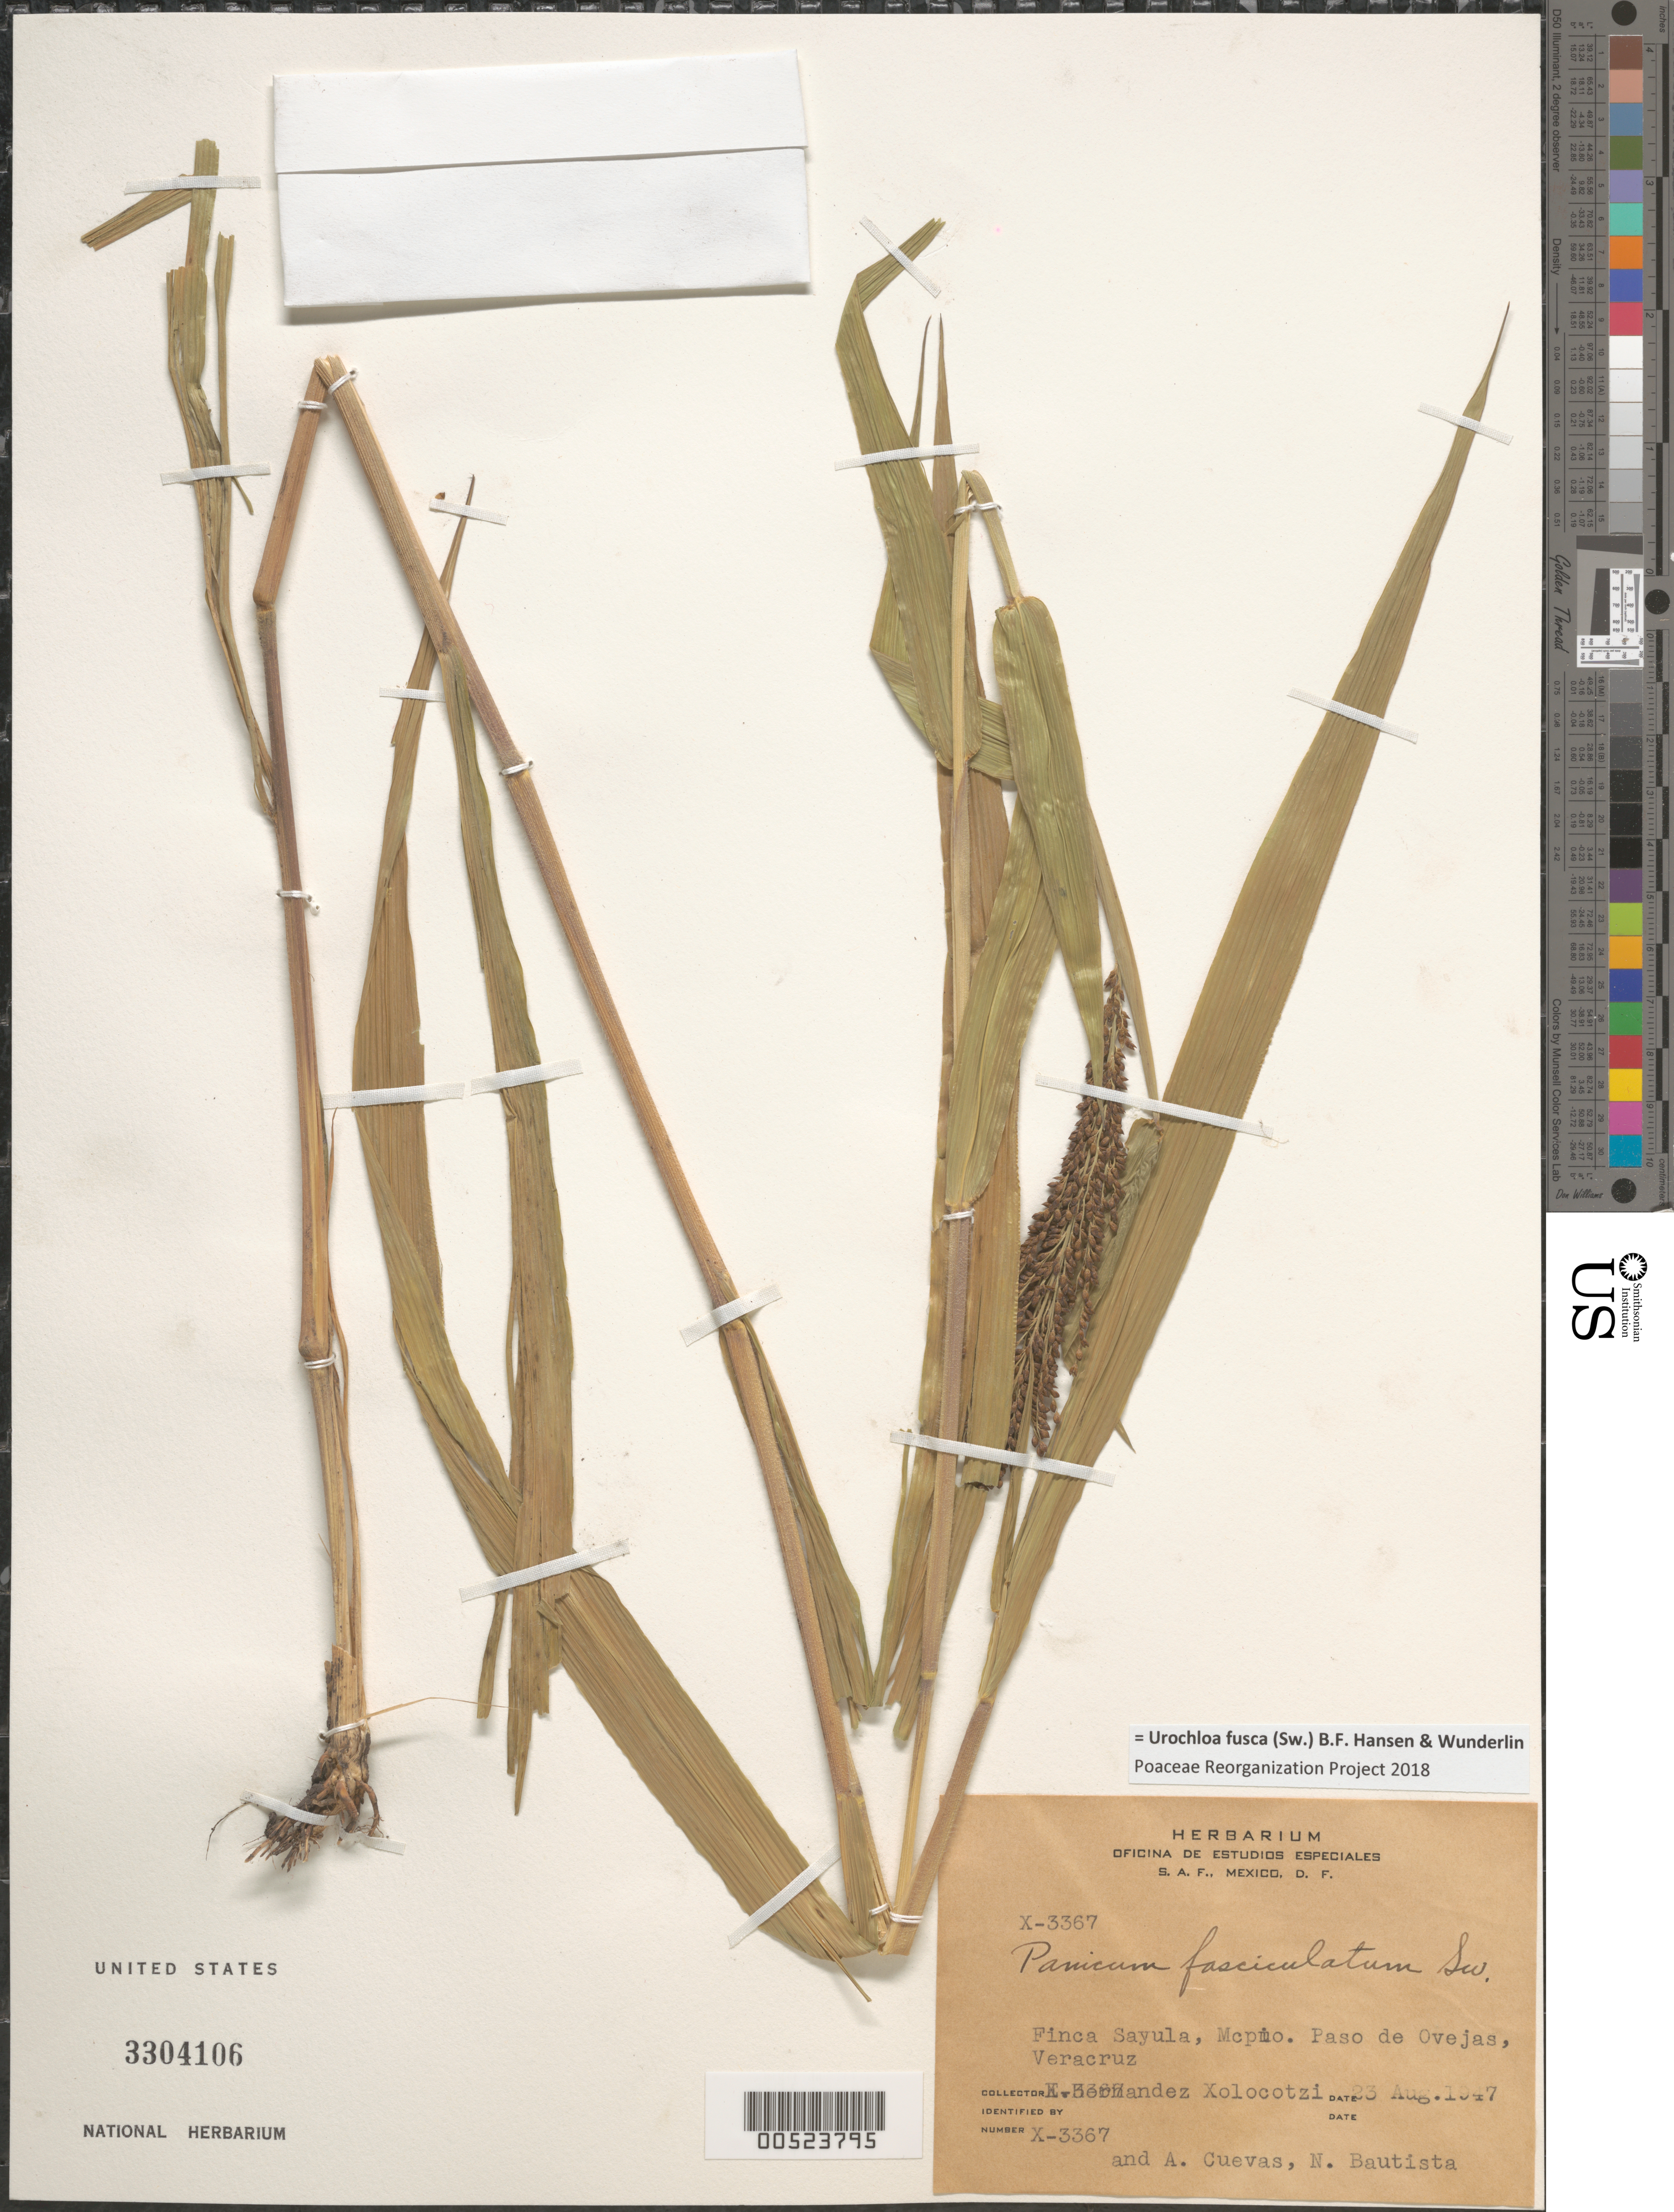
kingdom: Plantae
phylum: Tracheophyta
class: Liliopsida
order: Poales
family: Poaceae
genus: Panicum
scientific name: Panicum fasciculatum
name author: Sw.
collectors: E. I. Hernández-X., A. Cuevas & N. Bautista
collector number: X-3367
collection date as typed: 23 Aug 1947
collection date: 1947-08-23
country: Mexico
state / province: Veracruz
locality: Finca Sayula, Mcpio. Paso de Ovejas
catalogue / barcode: US 3304106